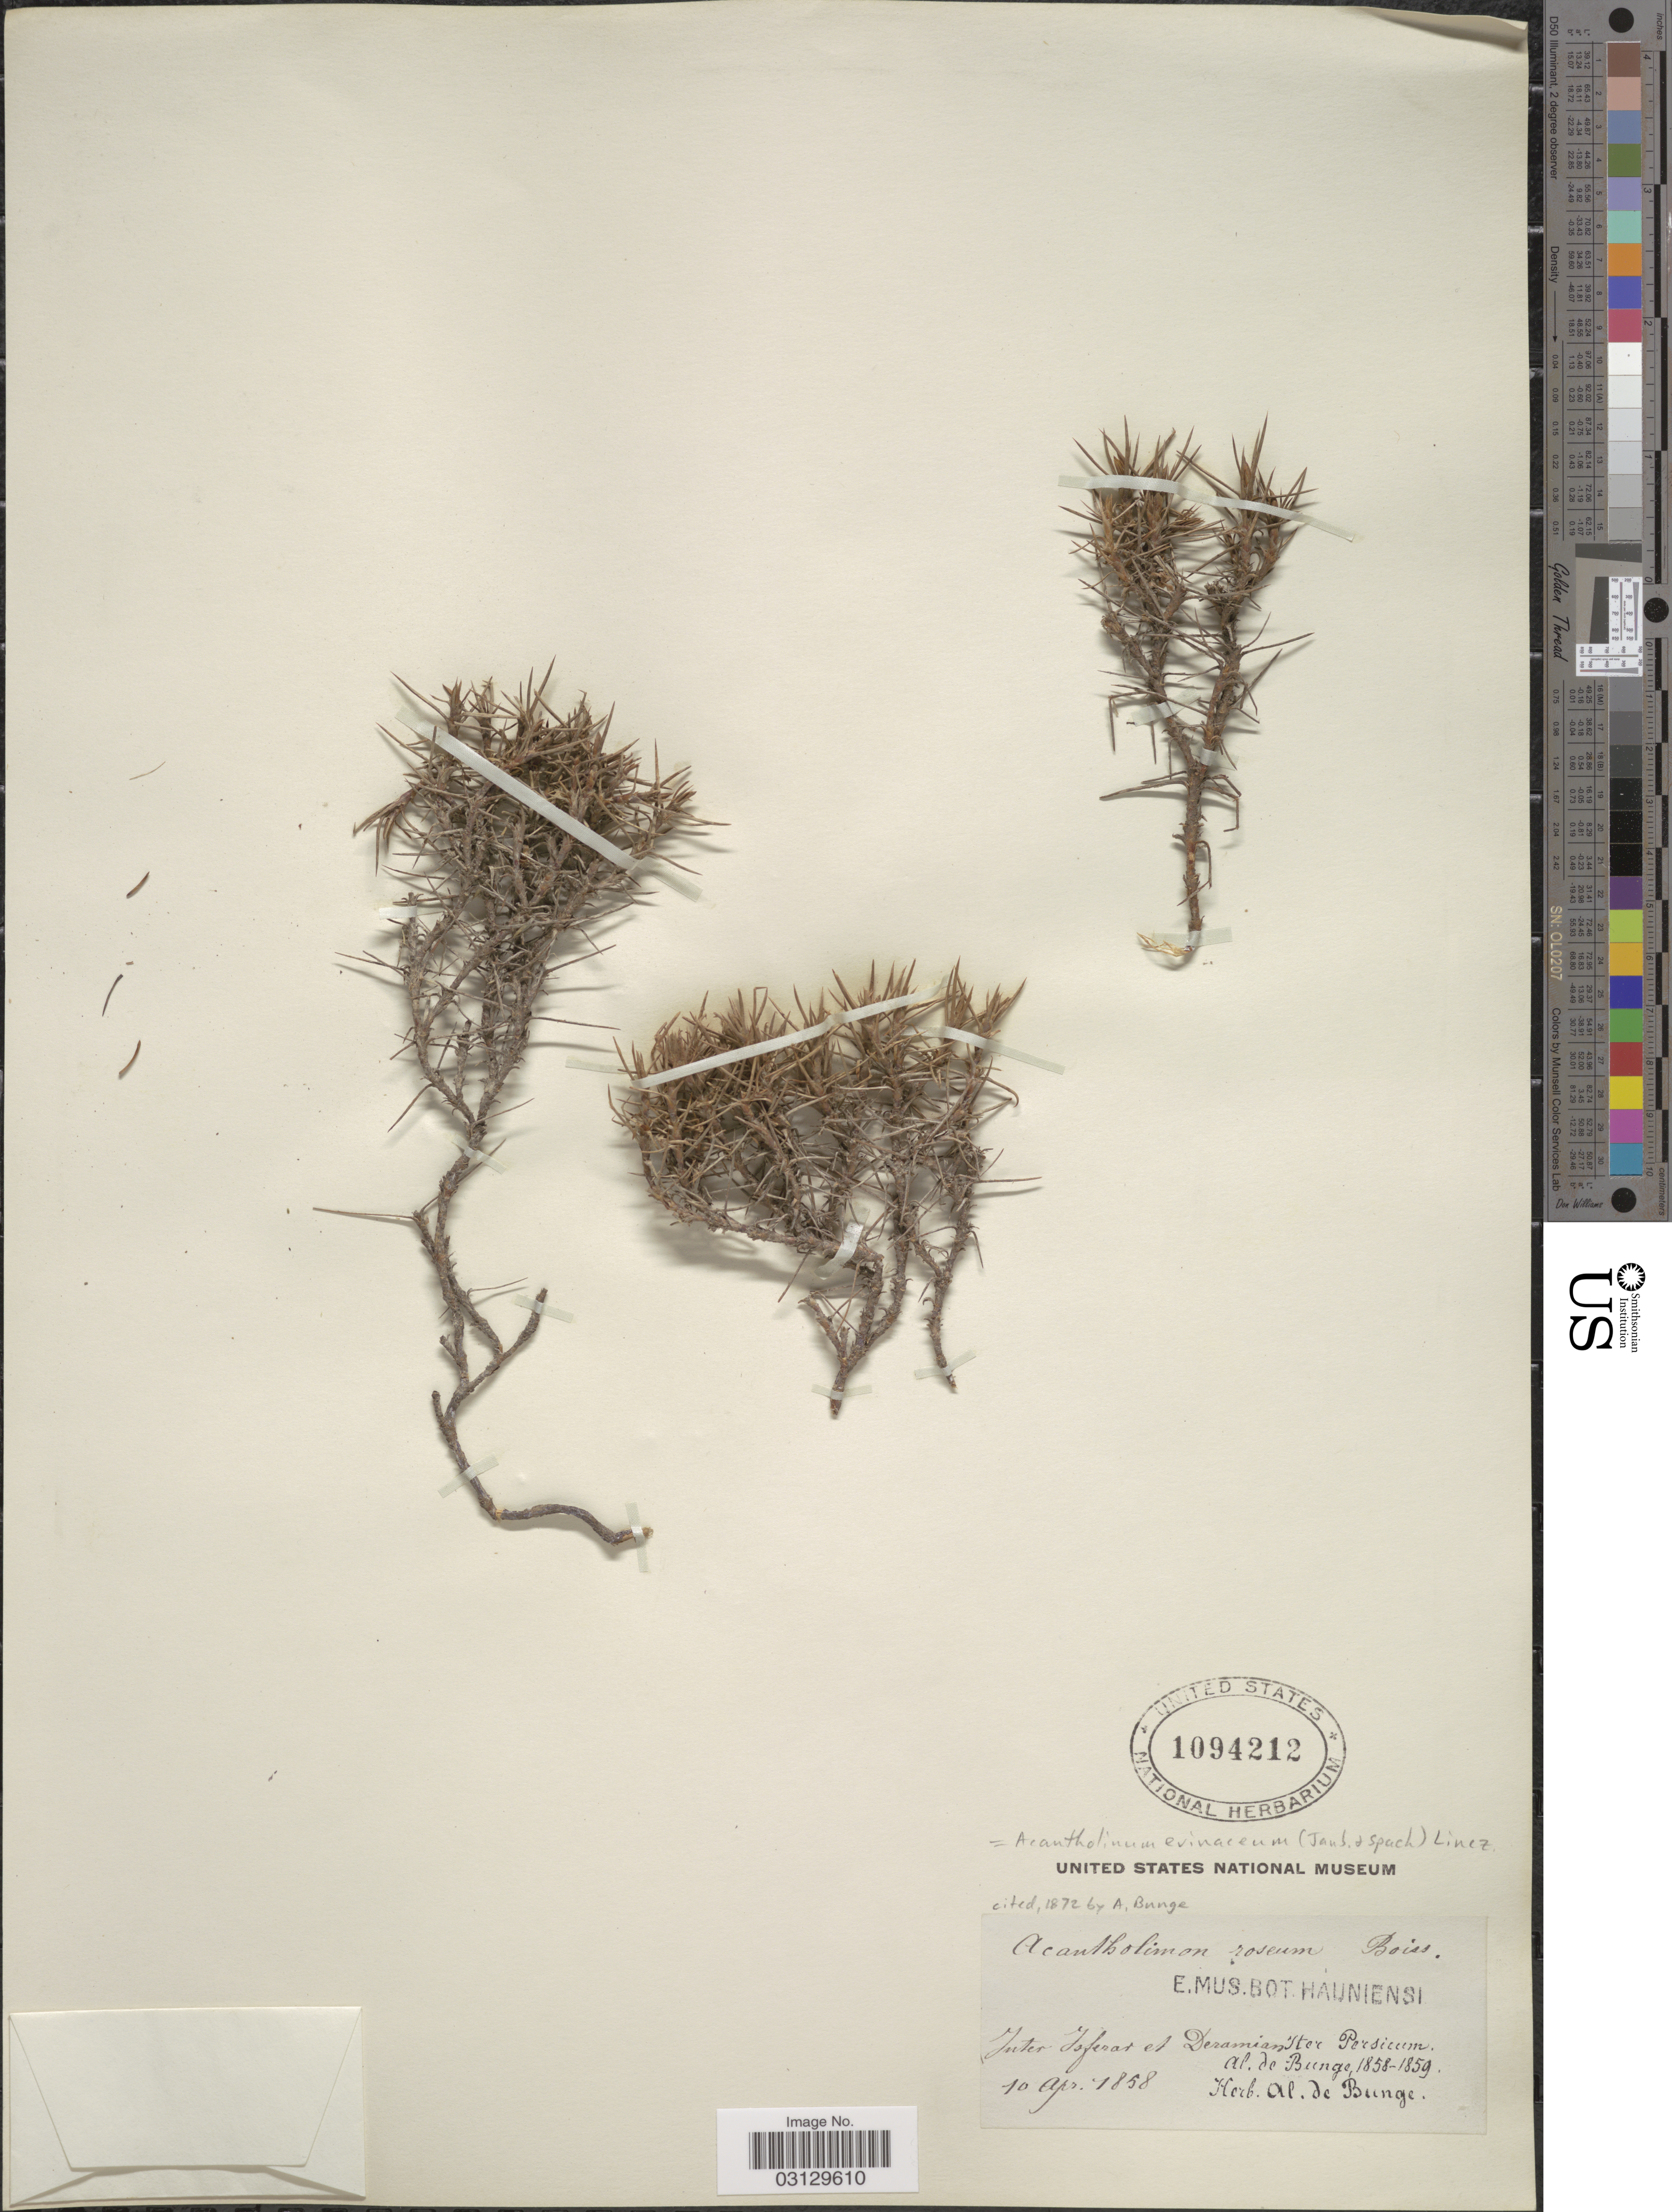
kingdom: Plantae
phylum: Tracheophyta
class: Magnoliopsida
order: Caryophyllales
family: Plumbaginaceae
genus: Acantholimon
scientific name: Acantholimon erinaceum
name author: (Jaub. & Spach) Lincz.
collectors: A. de Bunge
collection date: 1858-04-10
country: Iran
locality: Inter Isferar [interpreted] et Deramian. Iter Persicum.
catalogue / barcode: US 1094212